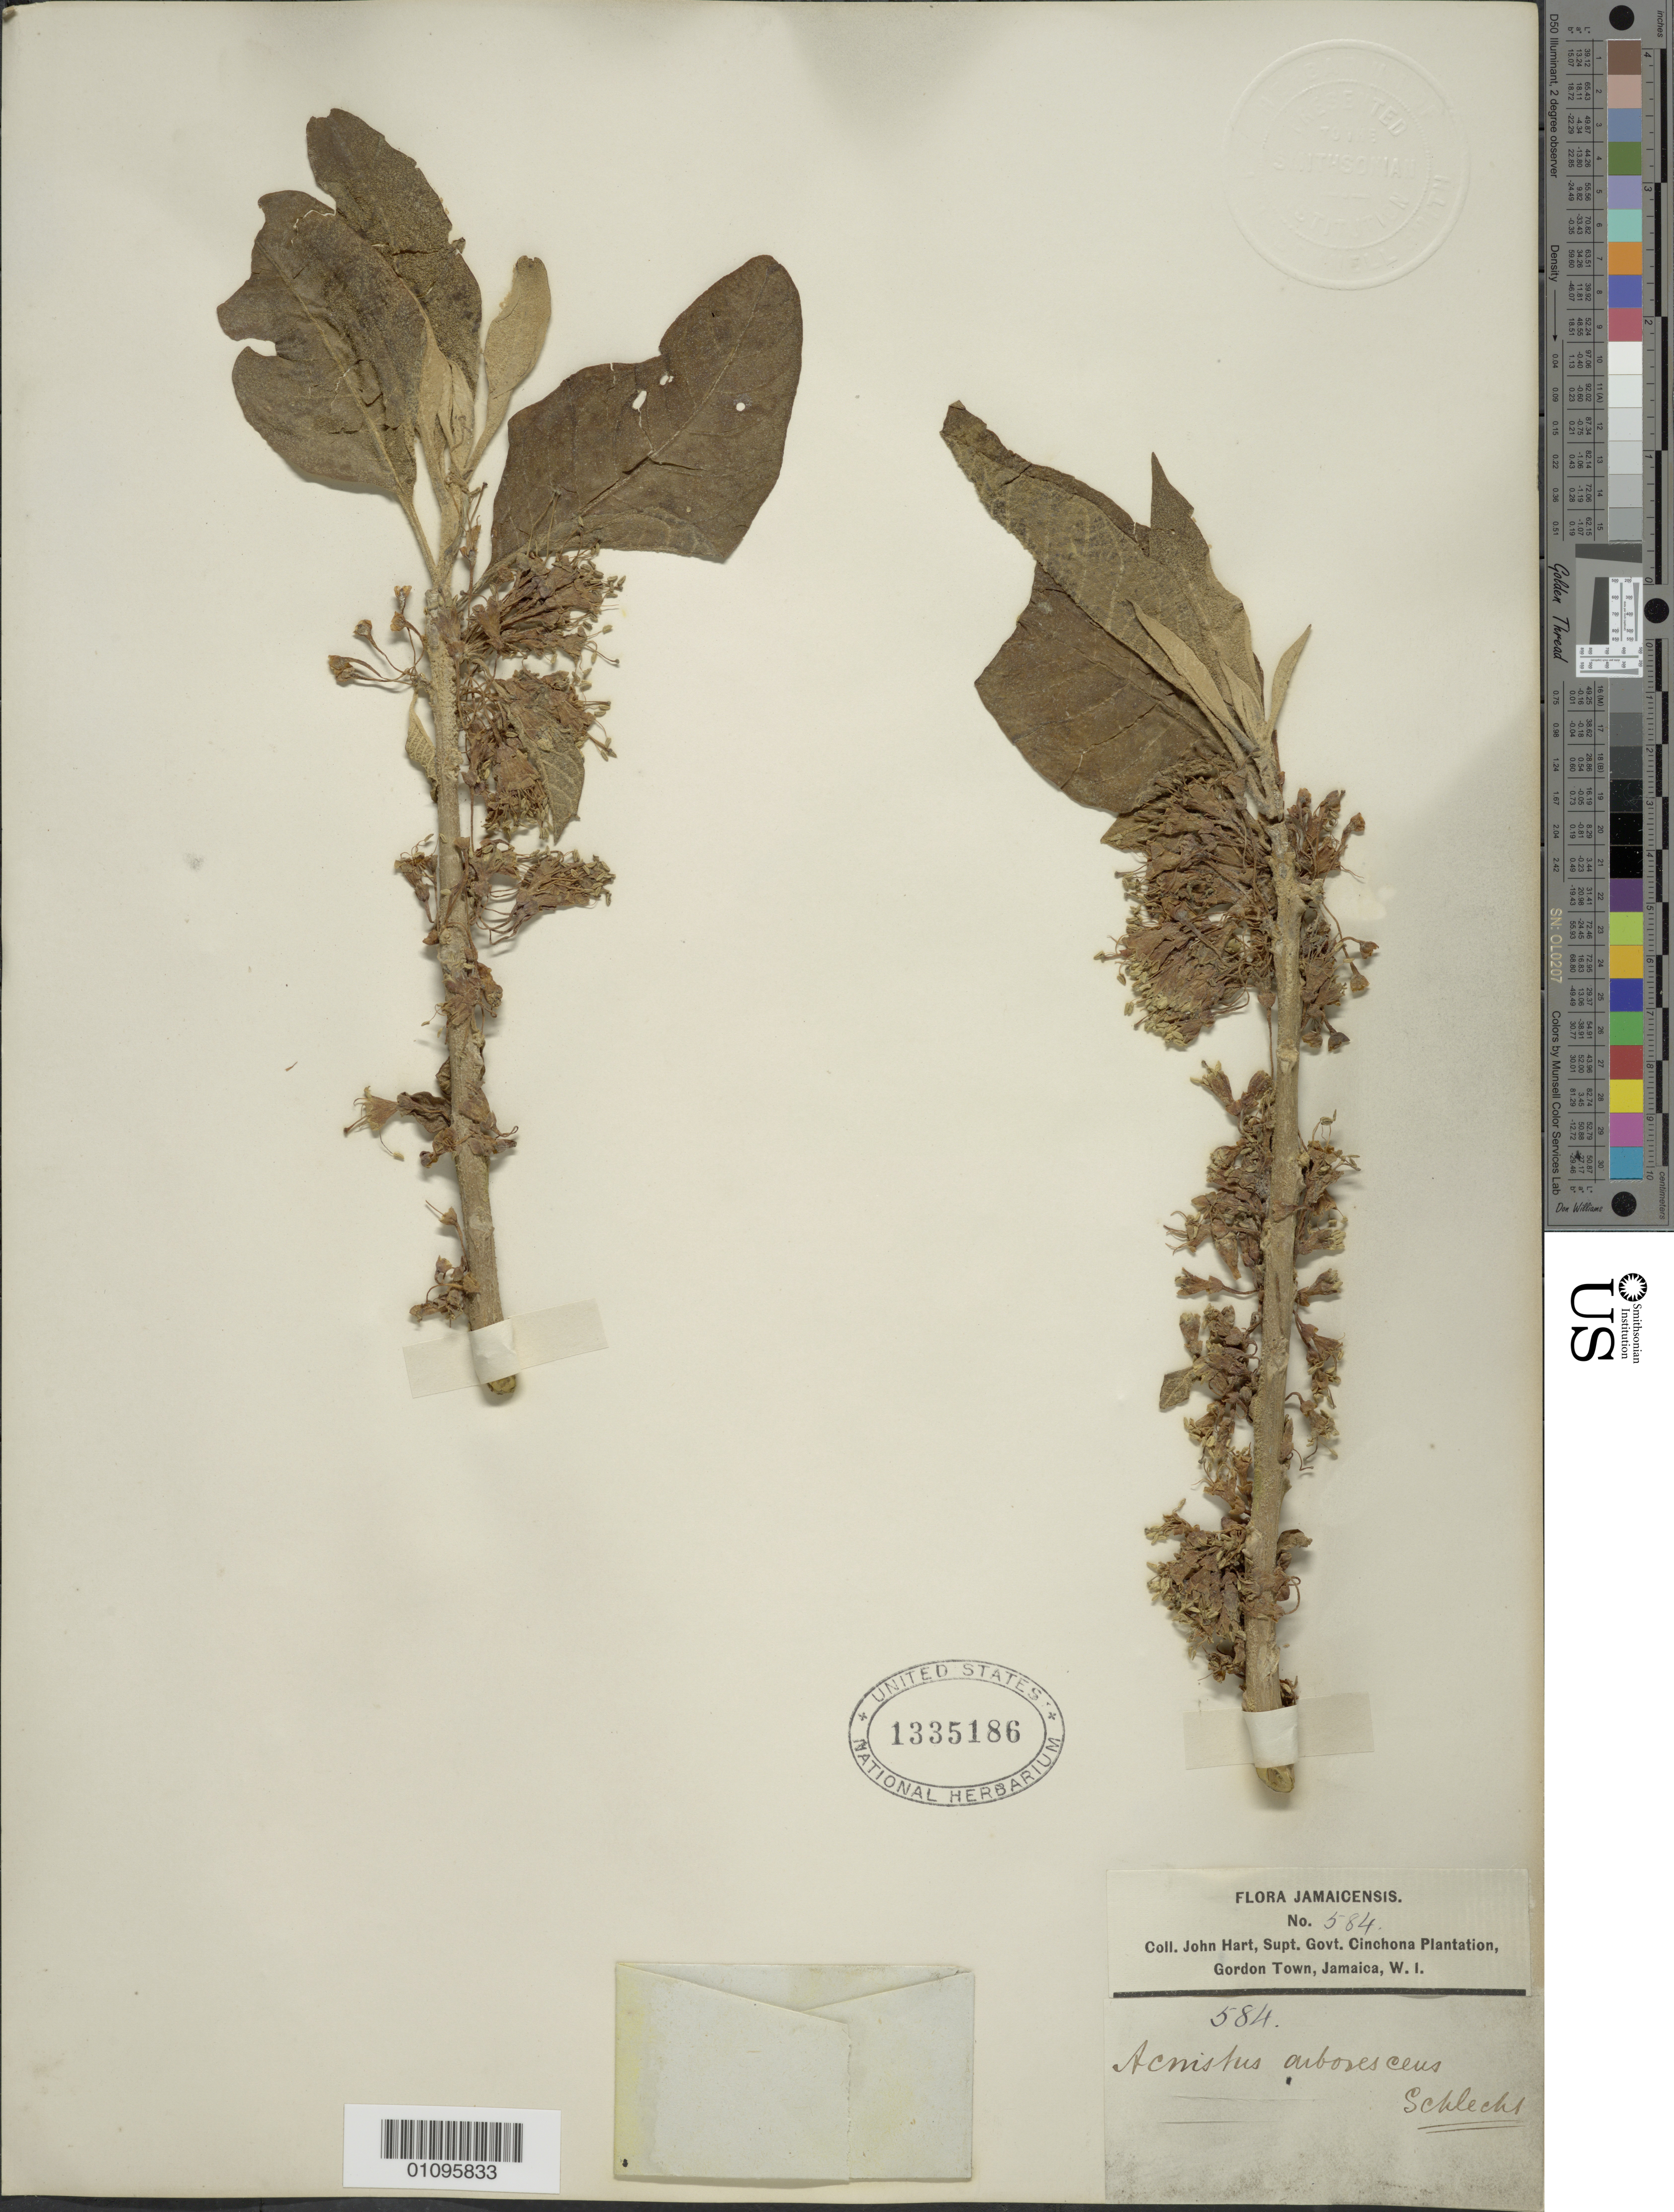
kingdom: Plantae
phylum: Tracheophyta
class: Magnoliopsida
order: Solanales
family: Solanaceae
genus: Acnistus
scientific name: Acnistus arborescens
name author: (L.) Schltdl.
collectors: J. Hart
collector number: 584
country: Jamaica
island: Jamaica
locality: Cinchona Plantation, Gordon Town.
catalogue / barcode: US 1335186